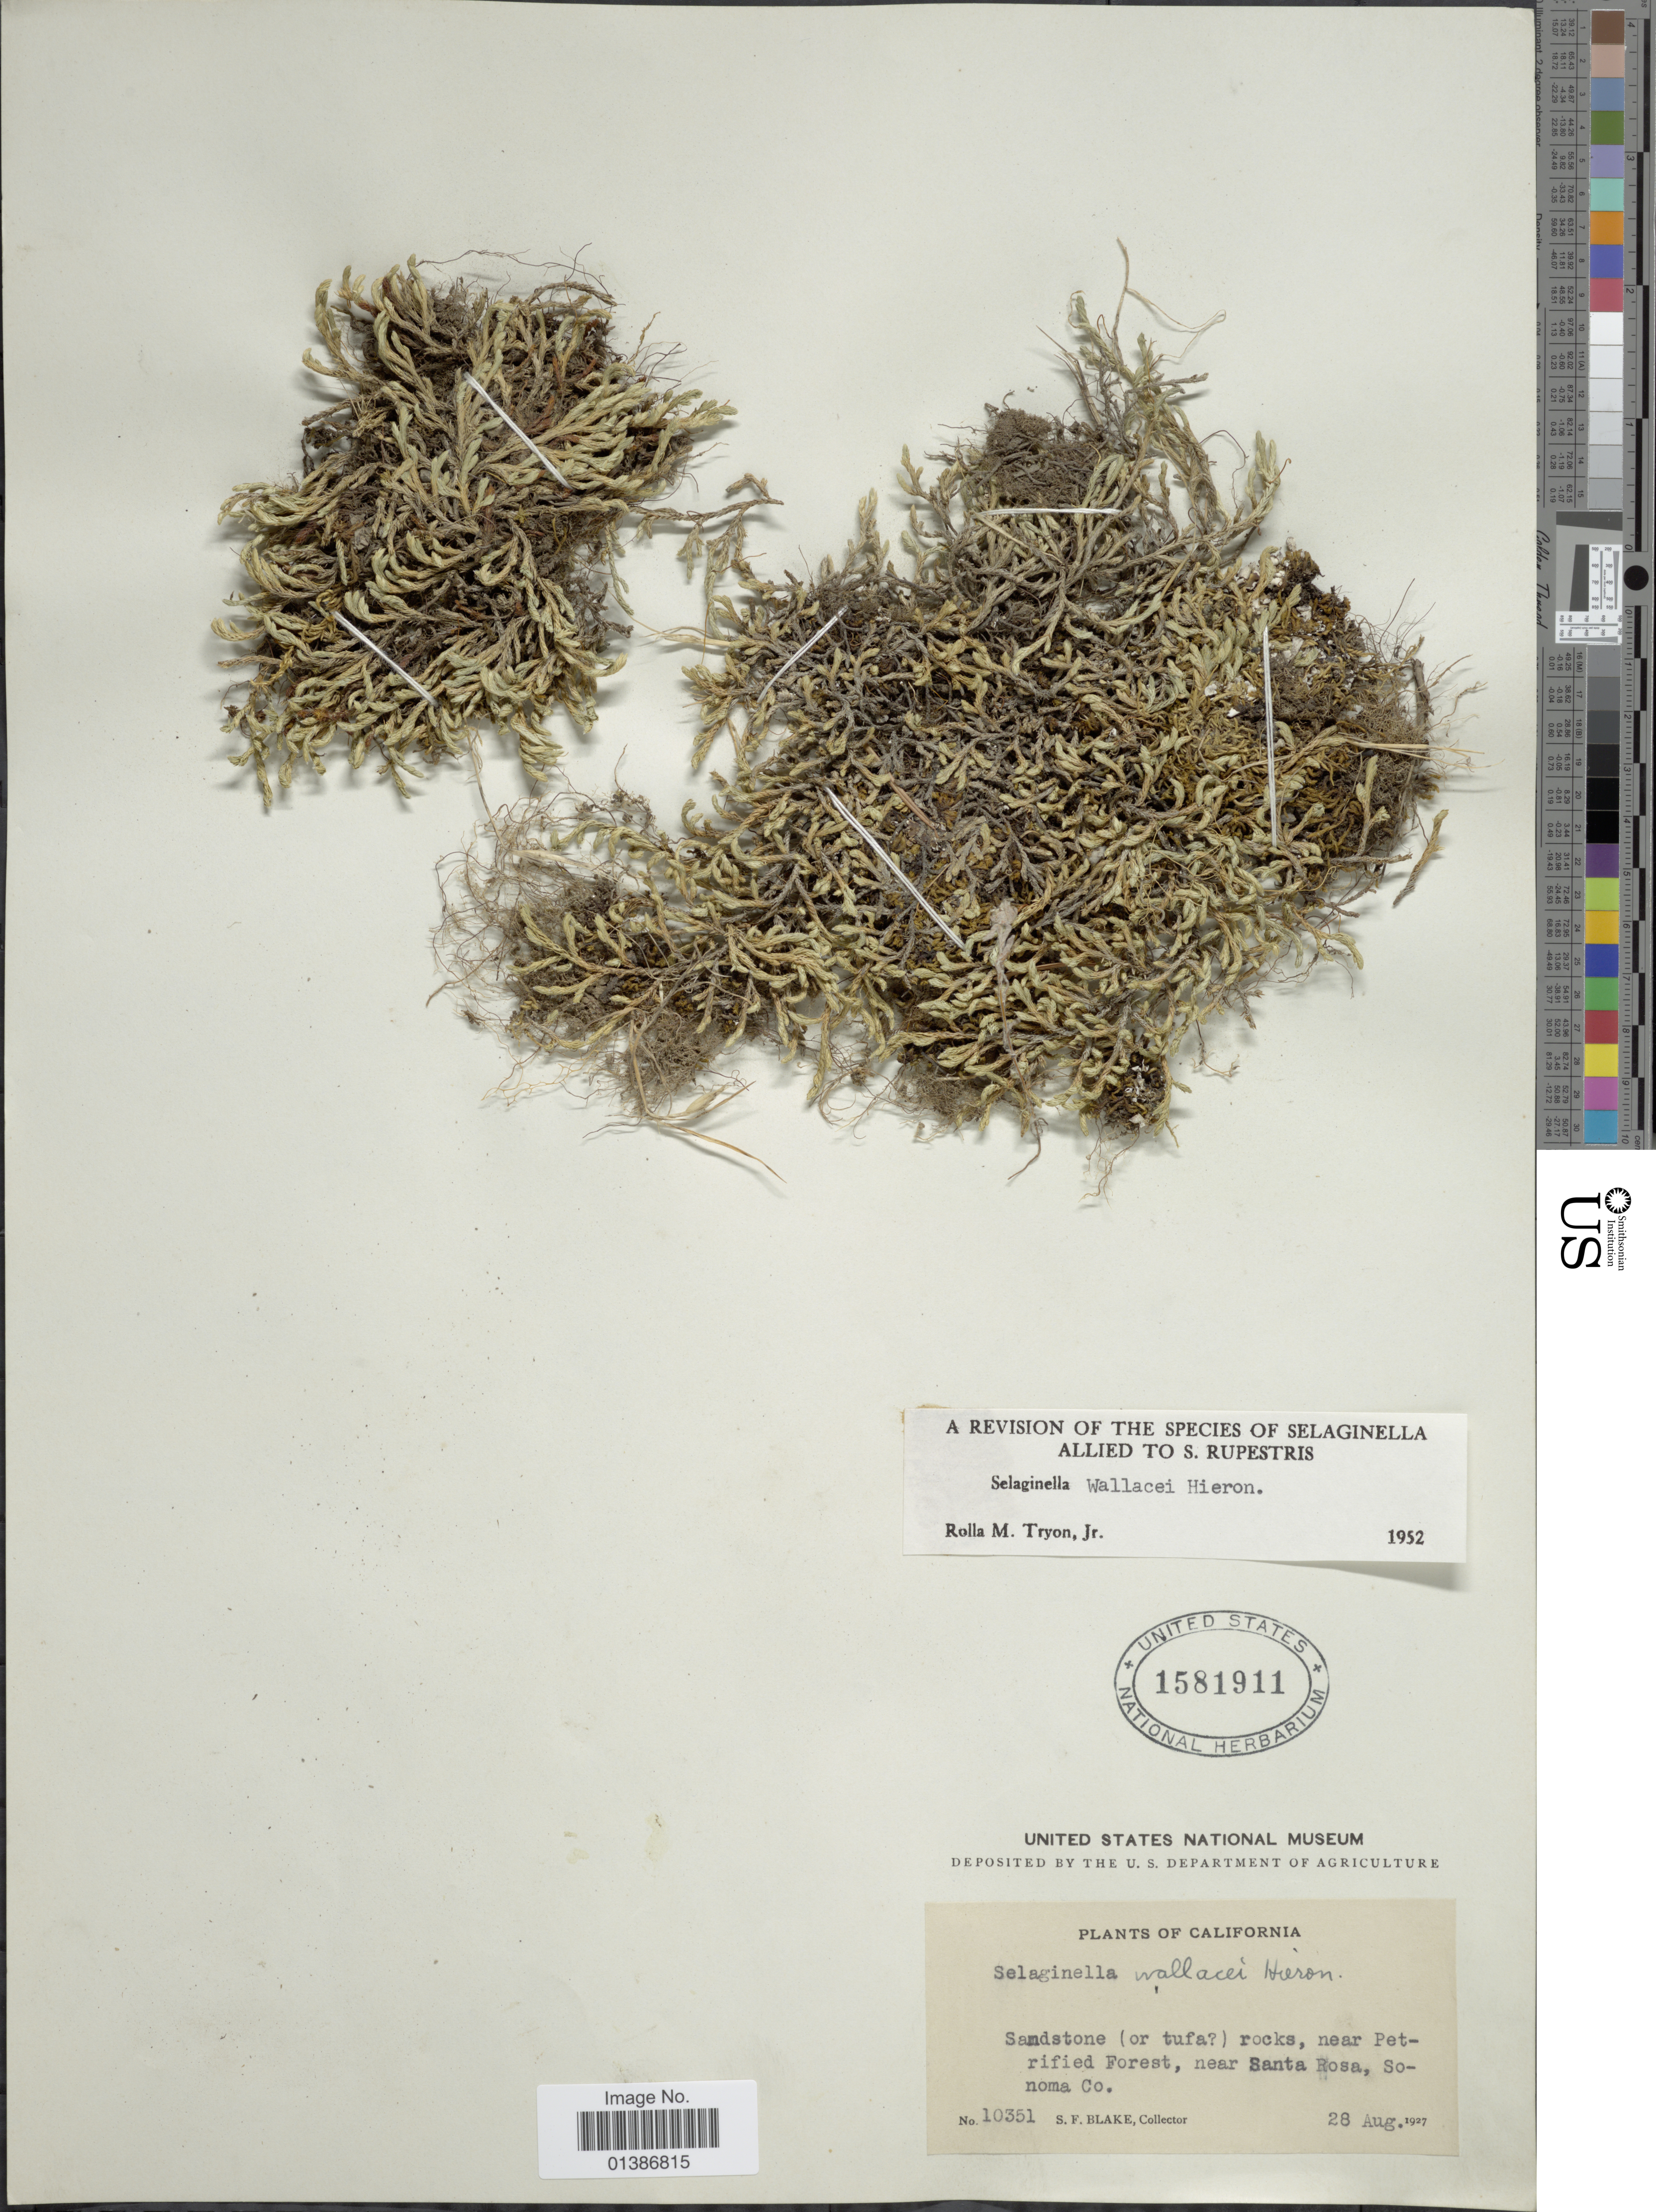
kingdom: Plantae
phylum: Tracheophyta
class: Lycopodiopsida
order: Selaginellales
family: Selaginellaceae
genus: Selaginella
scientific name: Selaginella wallacei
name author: Hieron.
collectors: S. Blake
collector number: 10351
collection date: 1927-08-28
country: United States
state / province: California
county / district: Sonoma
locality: Sandstone (or tufa [unsure placement]) rocks, near Petrified Forest, near Santa Rosa, Sonoma Co.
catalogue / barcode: US 1581911